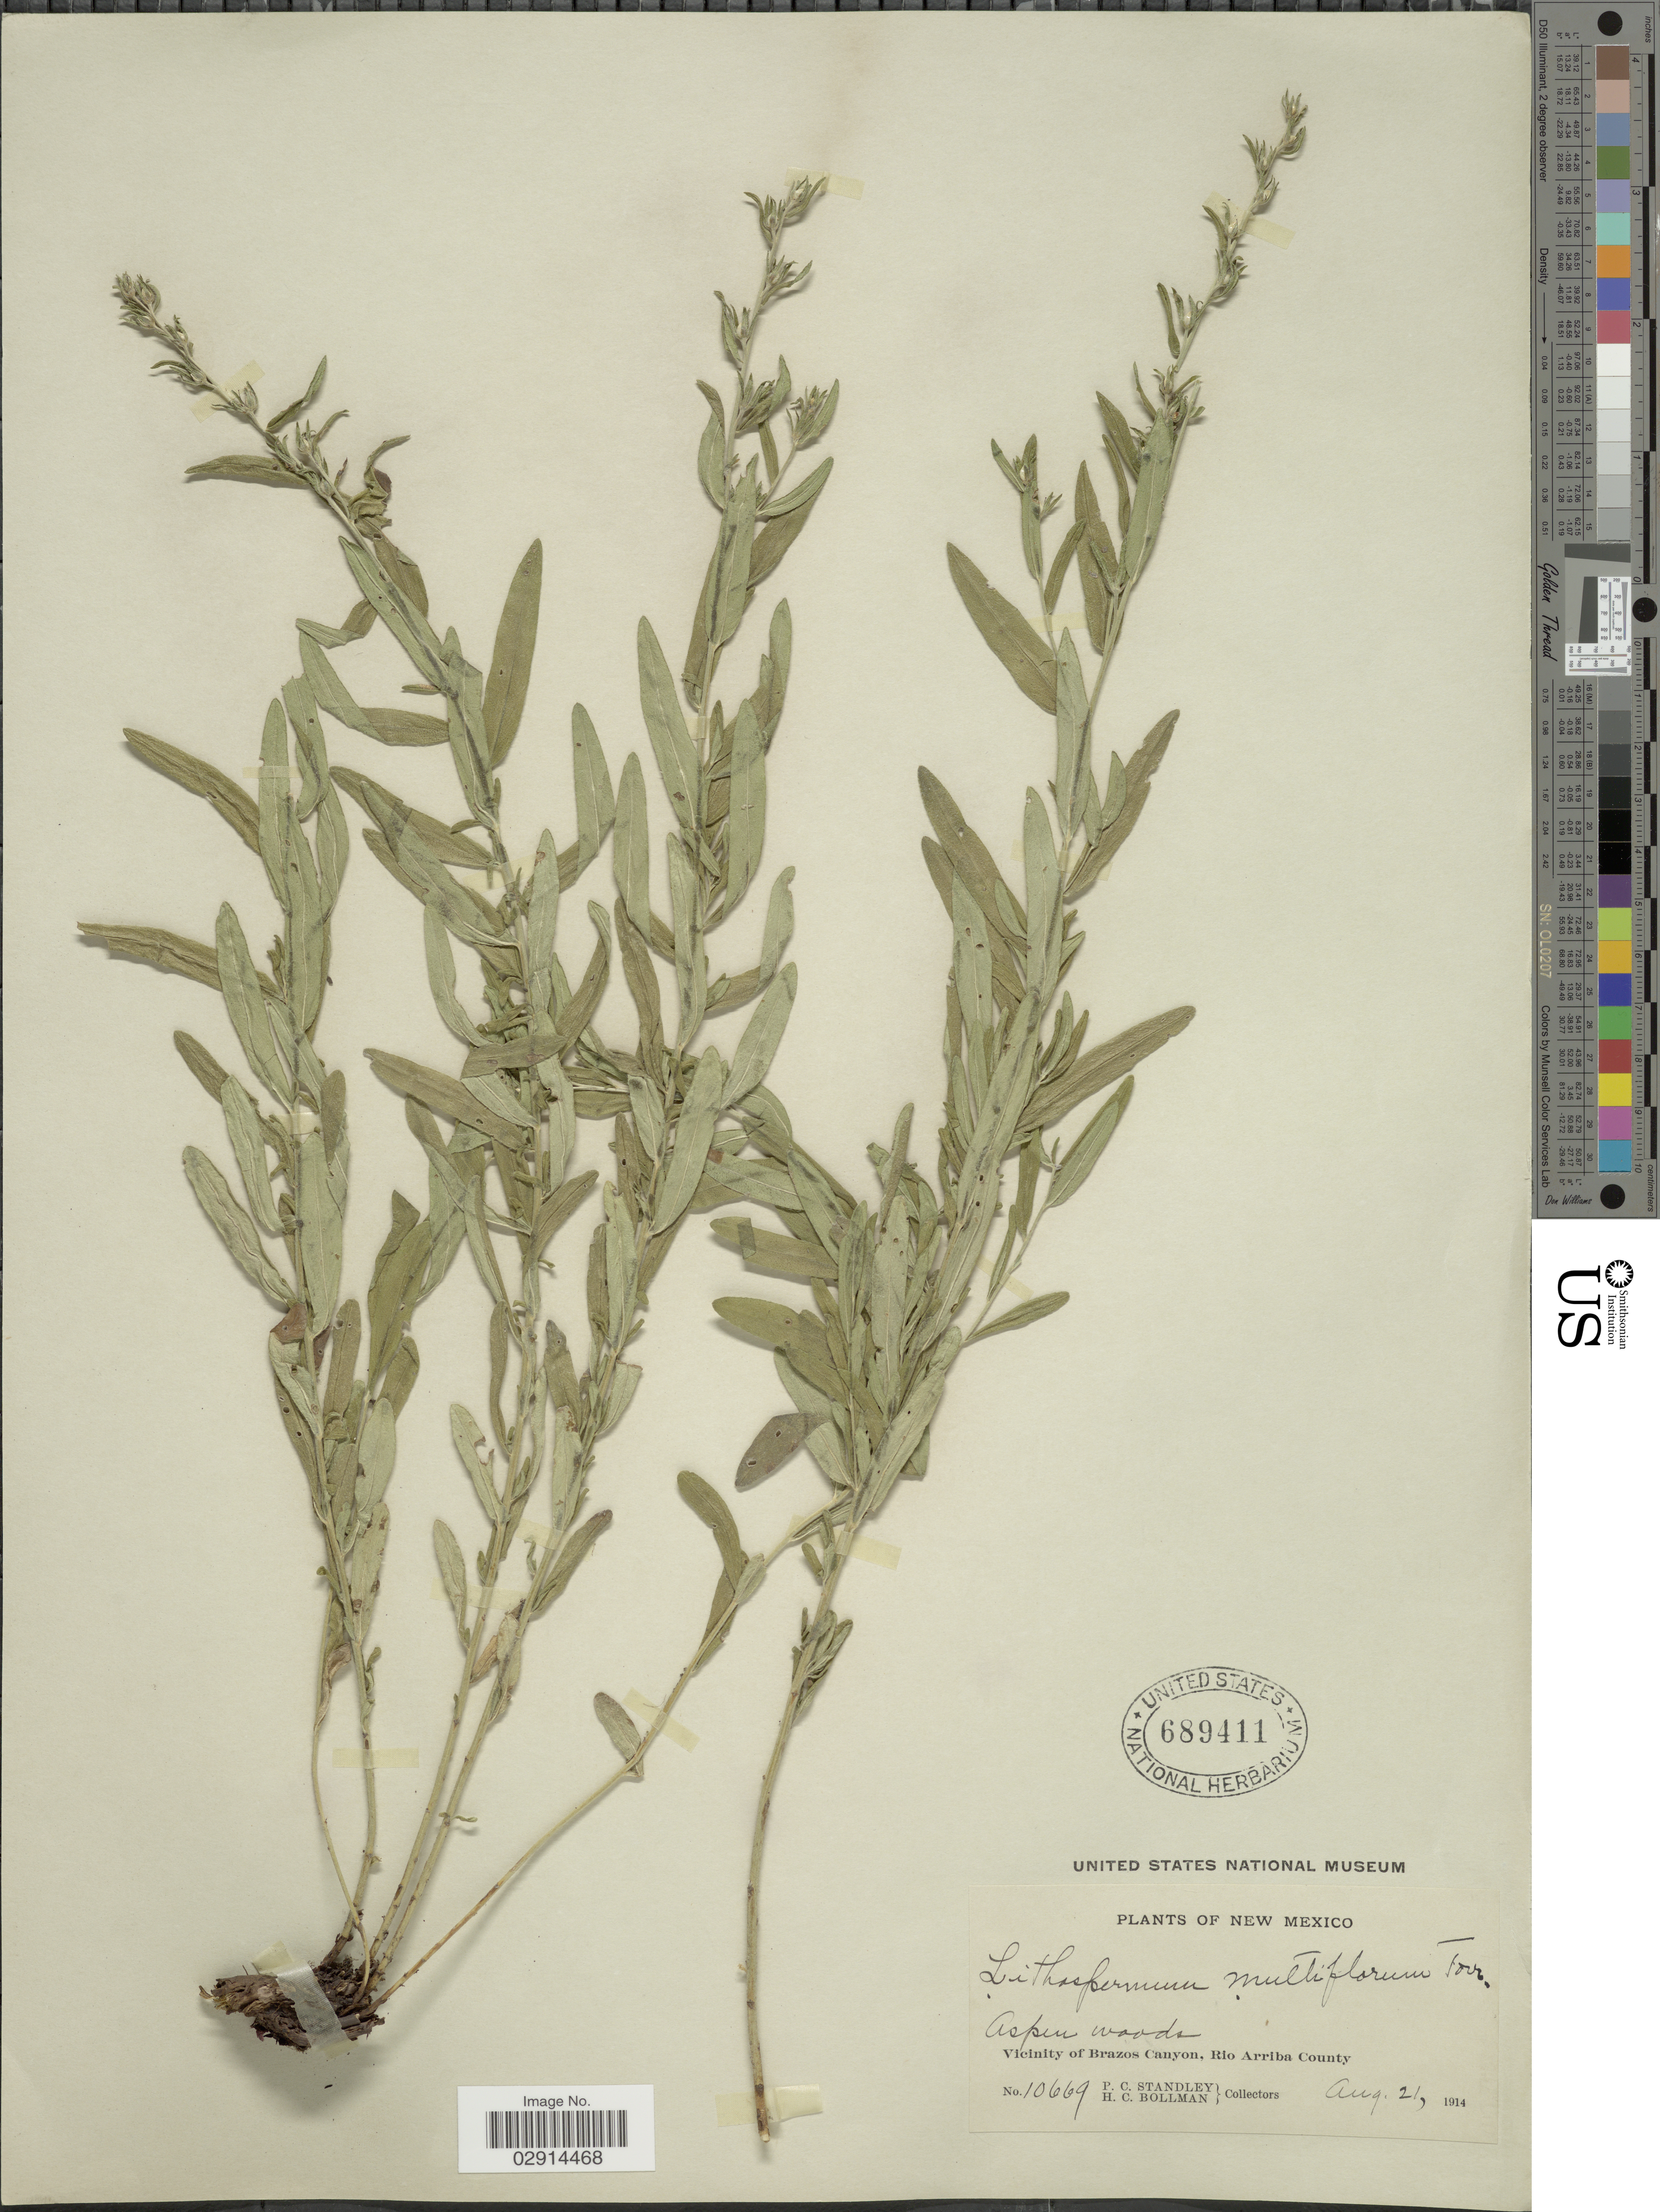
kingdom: Plantae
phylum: Tracheophyta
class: Magnoliopsida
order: Boraginales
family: Boraginaceae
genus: Lithospermum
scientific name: Lithospermum multiflorum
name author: Torr. ex A. Gray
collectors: P. C. Standley & H. C. Bollman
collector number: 10669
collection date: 1914-08-21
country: United States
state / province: New Mexico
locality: Vicinity of Brazos Canyon, Rio Arriba County.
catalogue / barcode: US 689411